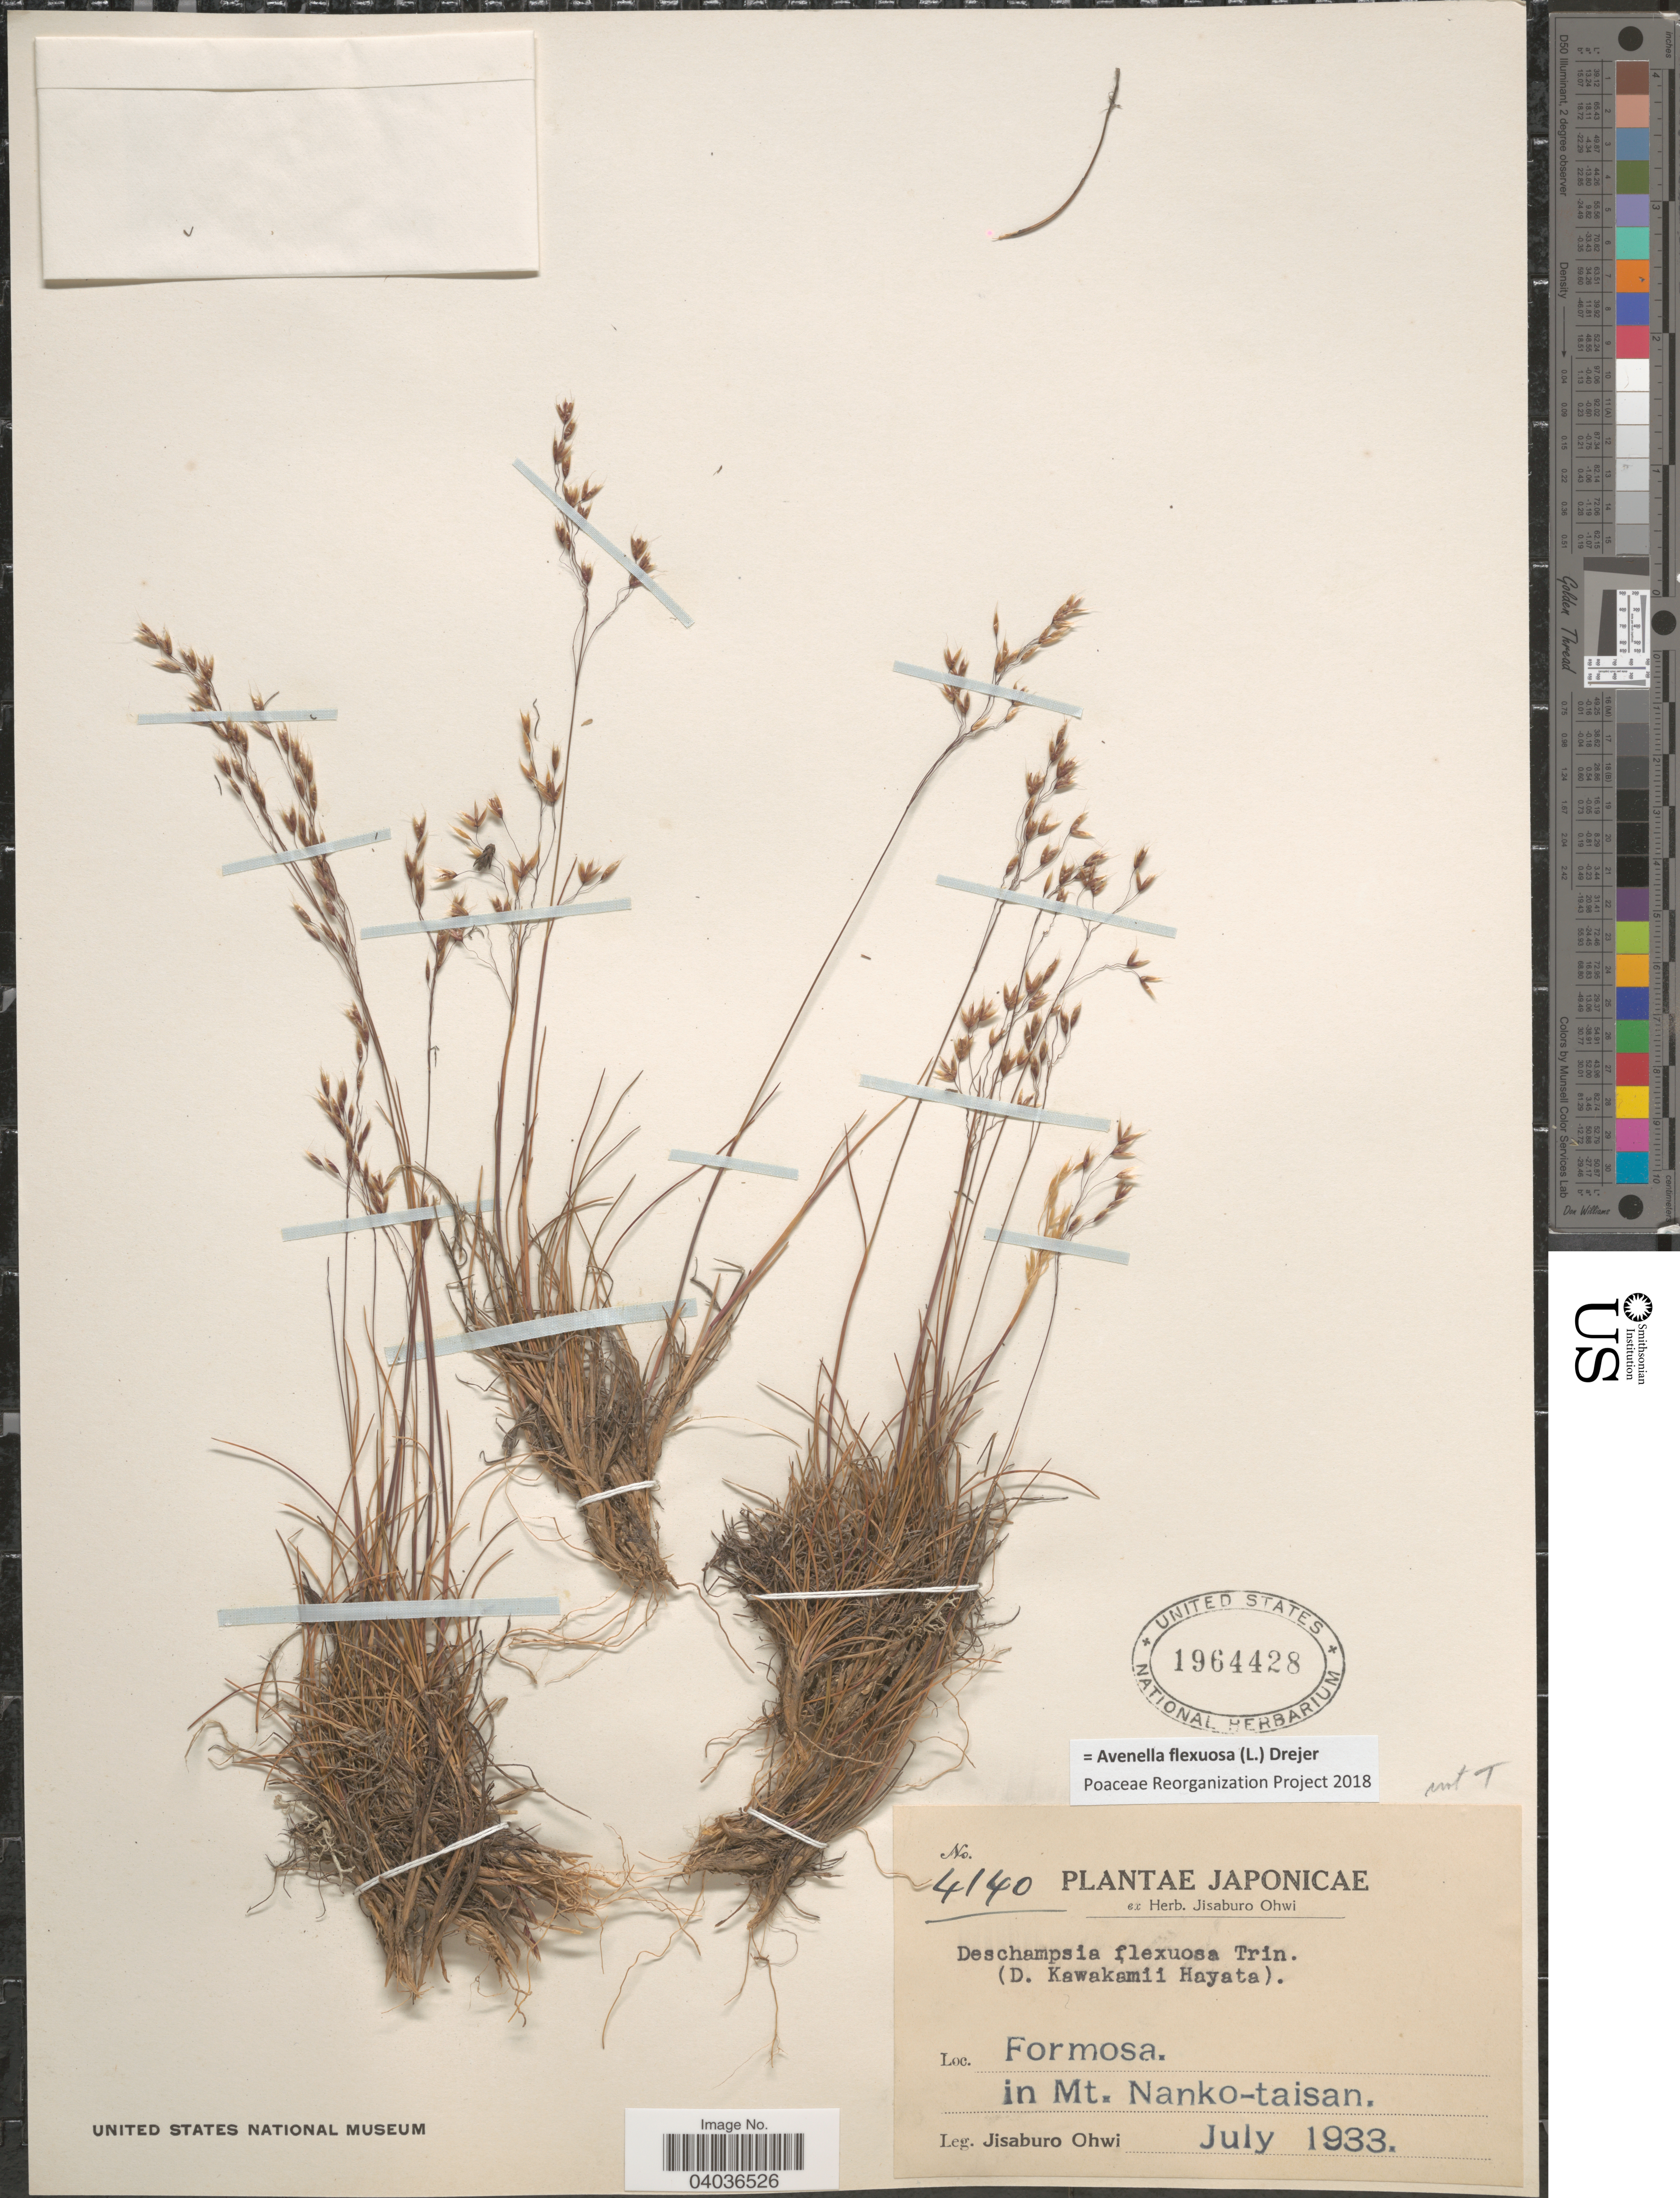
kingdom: Plantae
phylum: Tracheophyta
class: Liliopsida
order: Poales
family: Poaceae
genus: Avenella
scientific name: Avenella flexuosa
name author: (L.) Drejer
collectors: J. Ohwi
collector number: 4140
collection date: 1933-07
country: Taiwan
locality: Formosa in Mt. Nanko-taisan.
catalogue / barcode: US 1964428